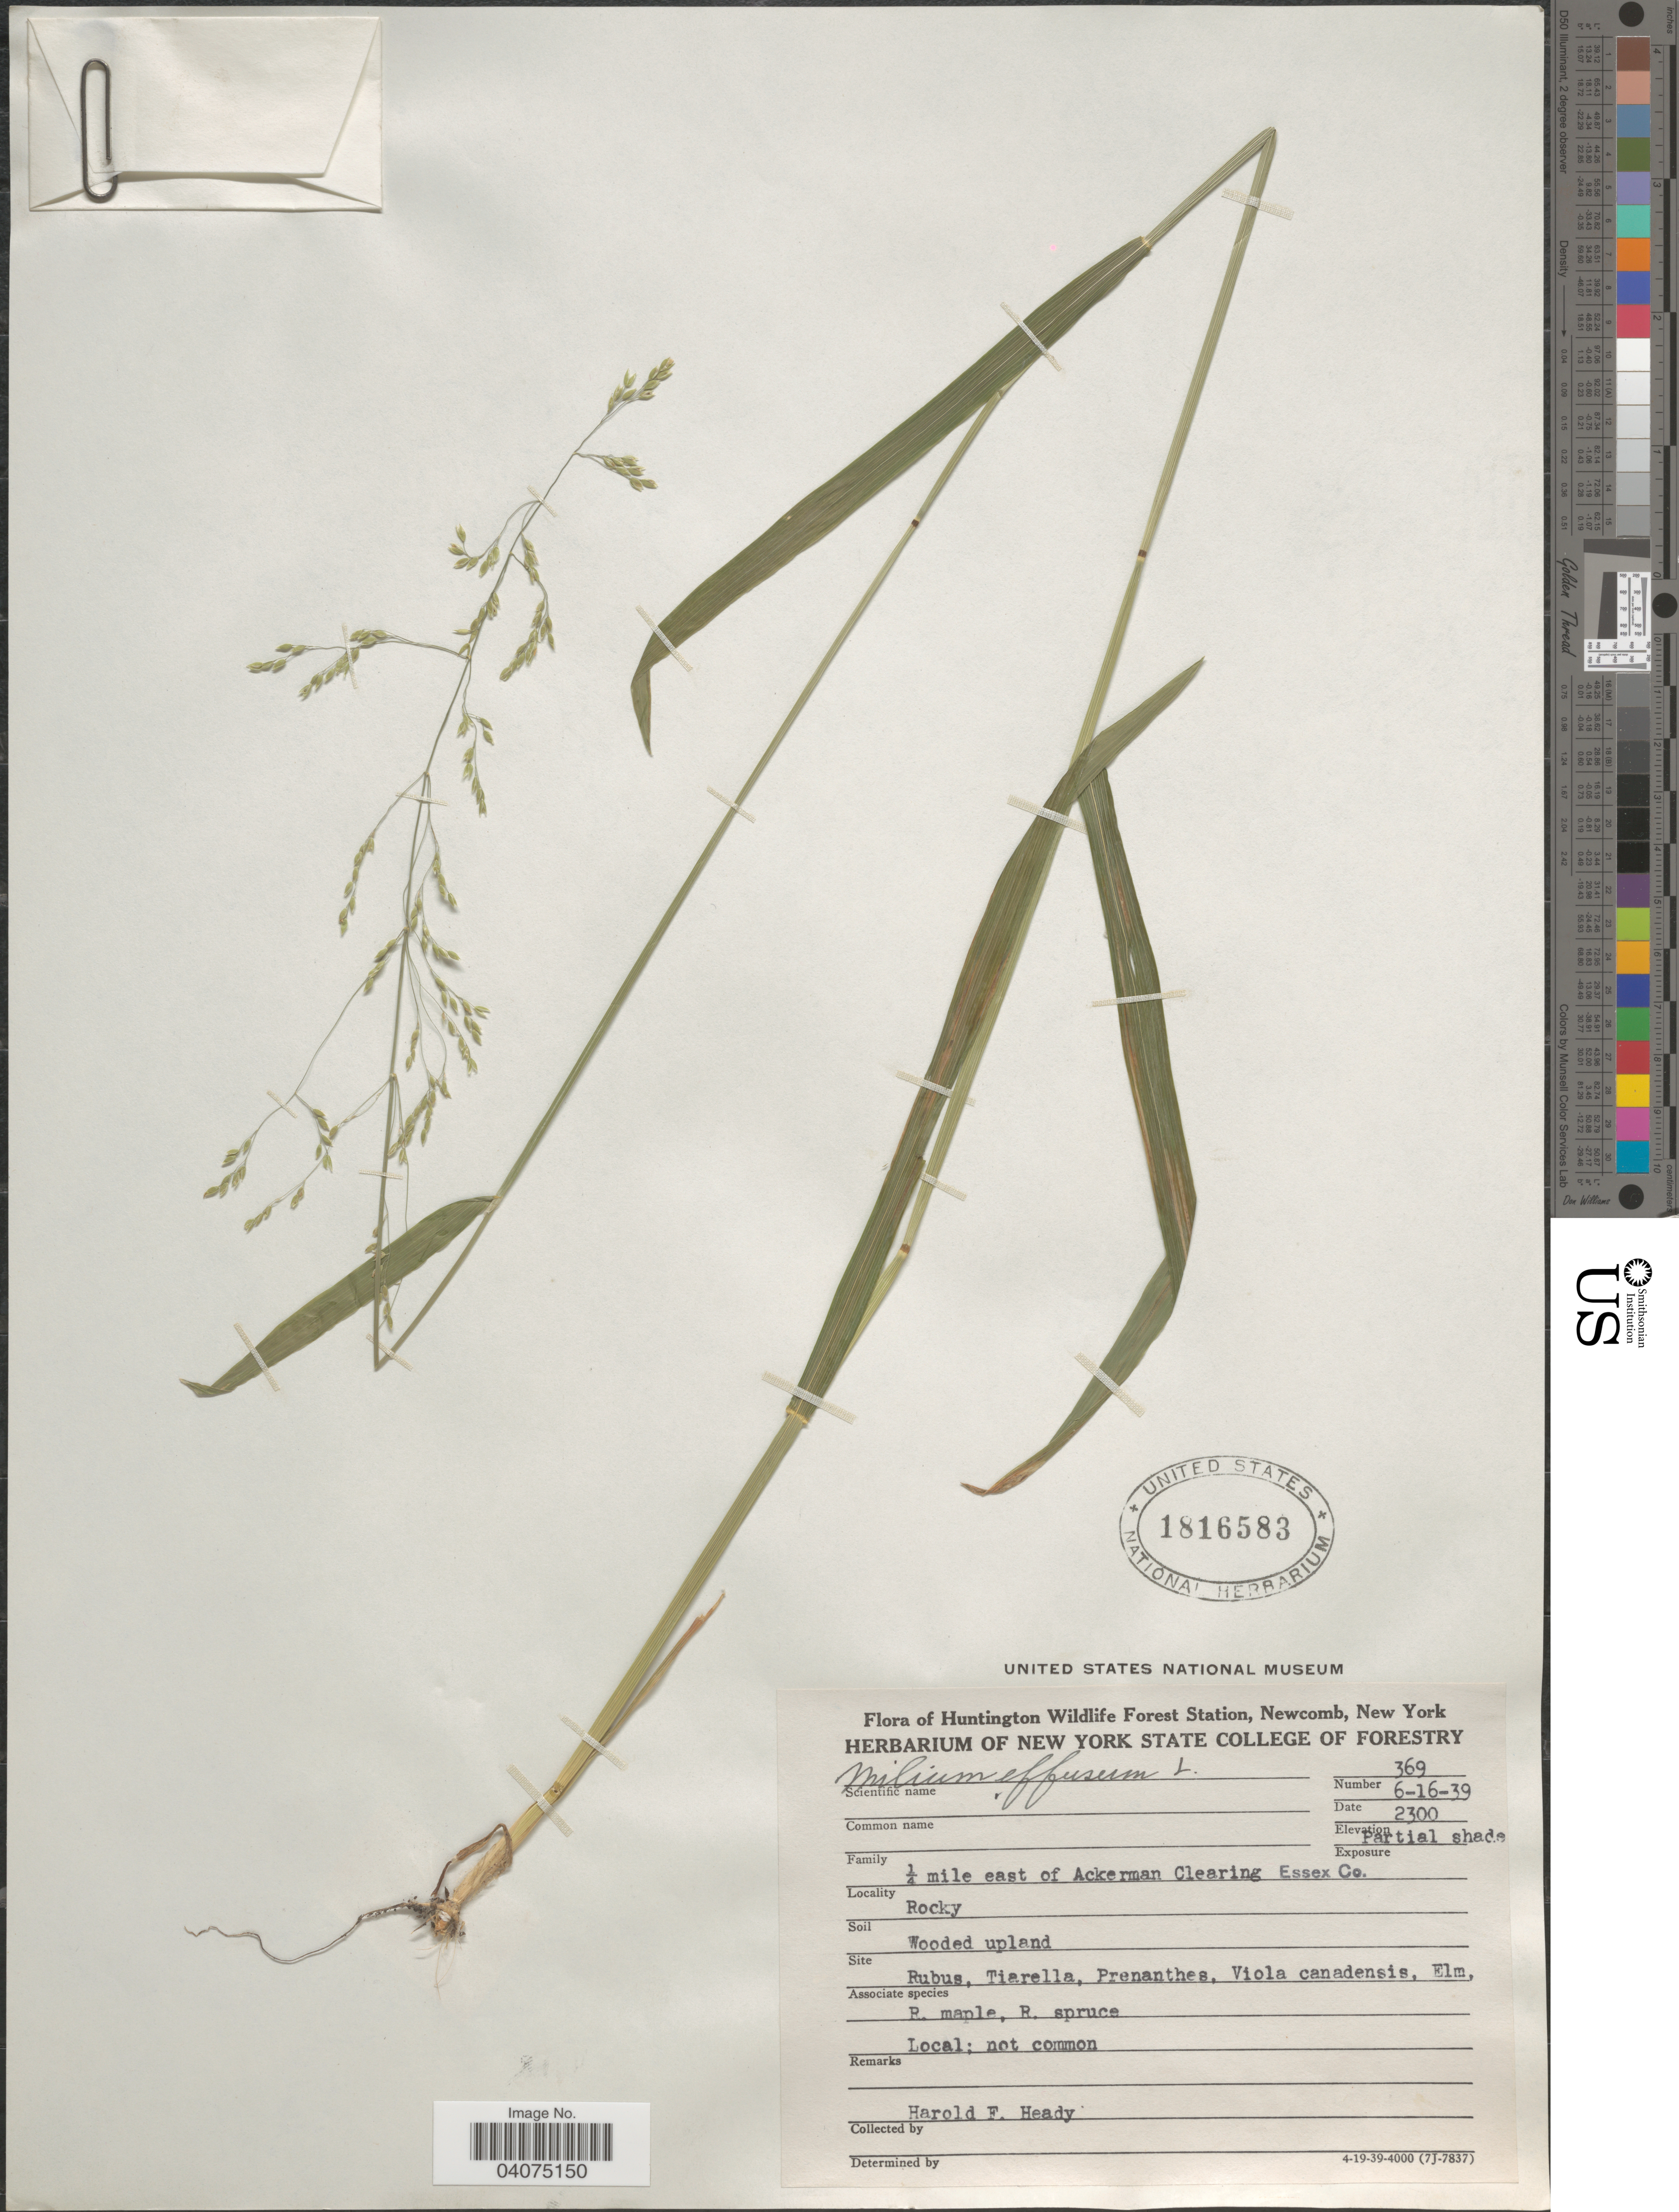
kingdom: Plantae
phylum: Tracheophyta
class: Liliopsida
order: Poales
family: Poaceae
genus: Milium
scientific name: Milium effusum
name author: L.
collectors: H. Heady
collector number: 369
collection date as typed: Transcribed d/m/y: 16/6/39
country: United States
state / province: New York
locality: Huntington Wildlife Forest Station, Newcomb. ¼ mile east of Ackerman Clearing Essex Co.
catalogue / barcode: US 1816583